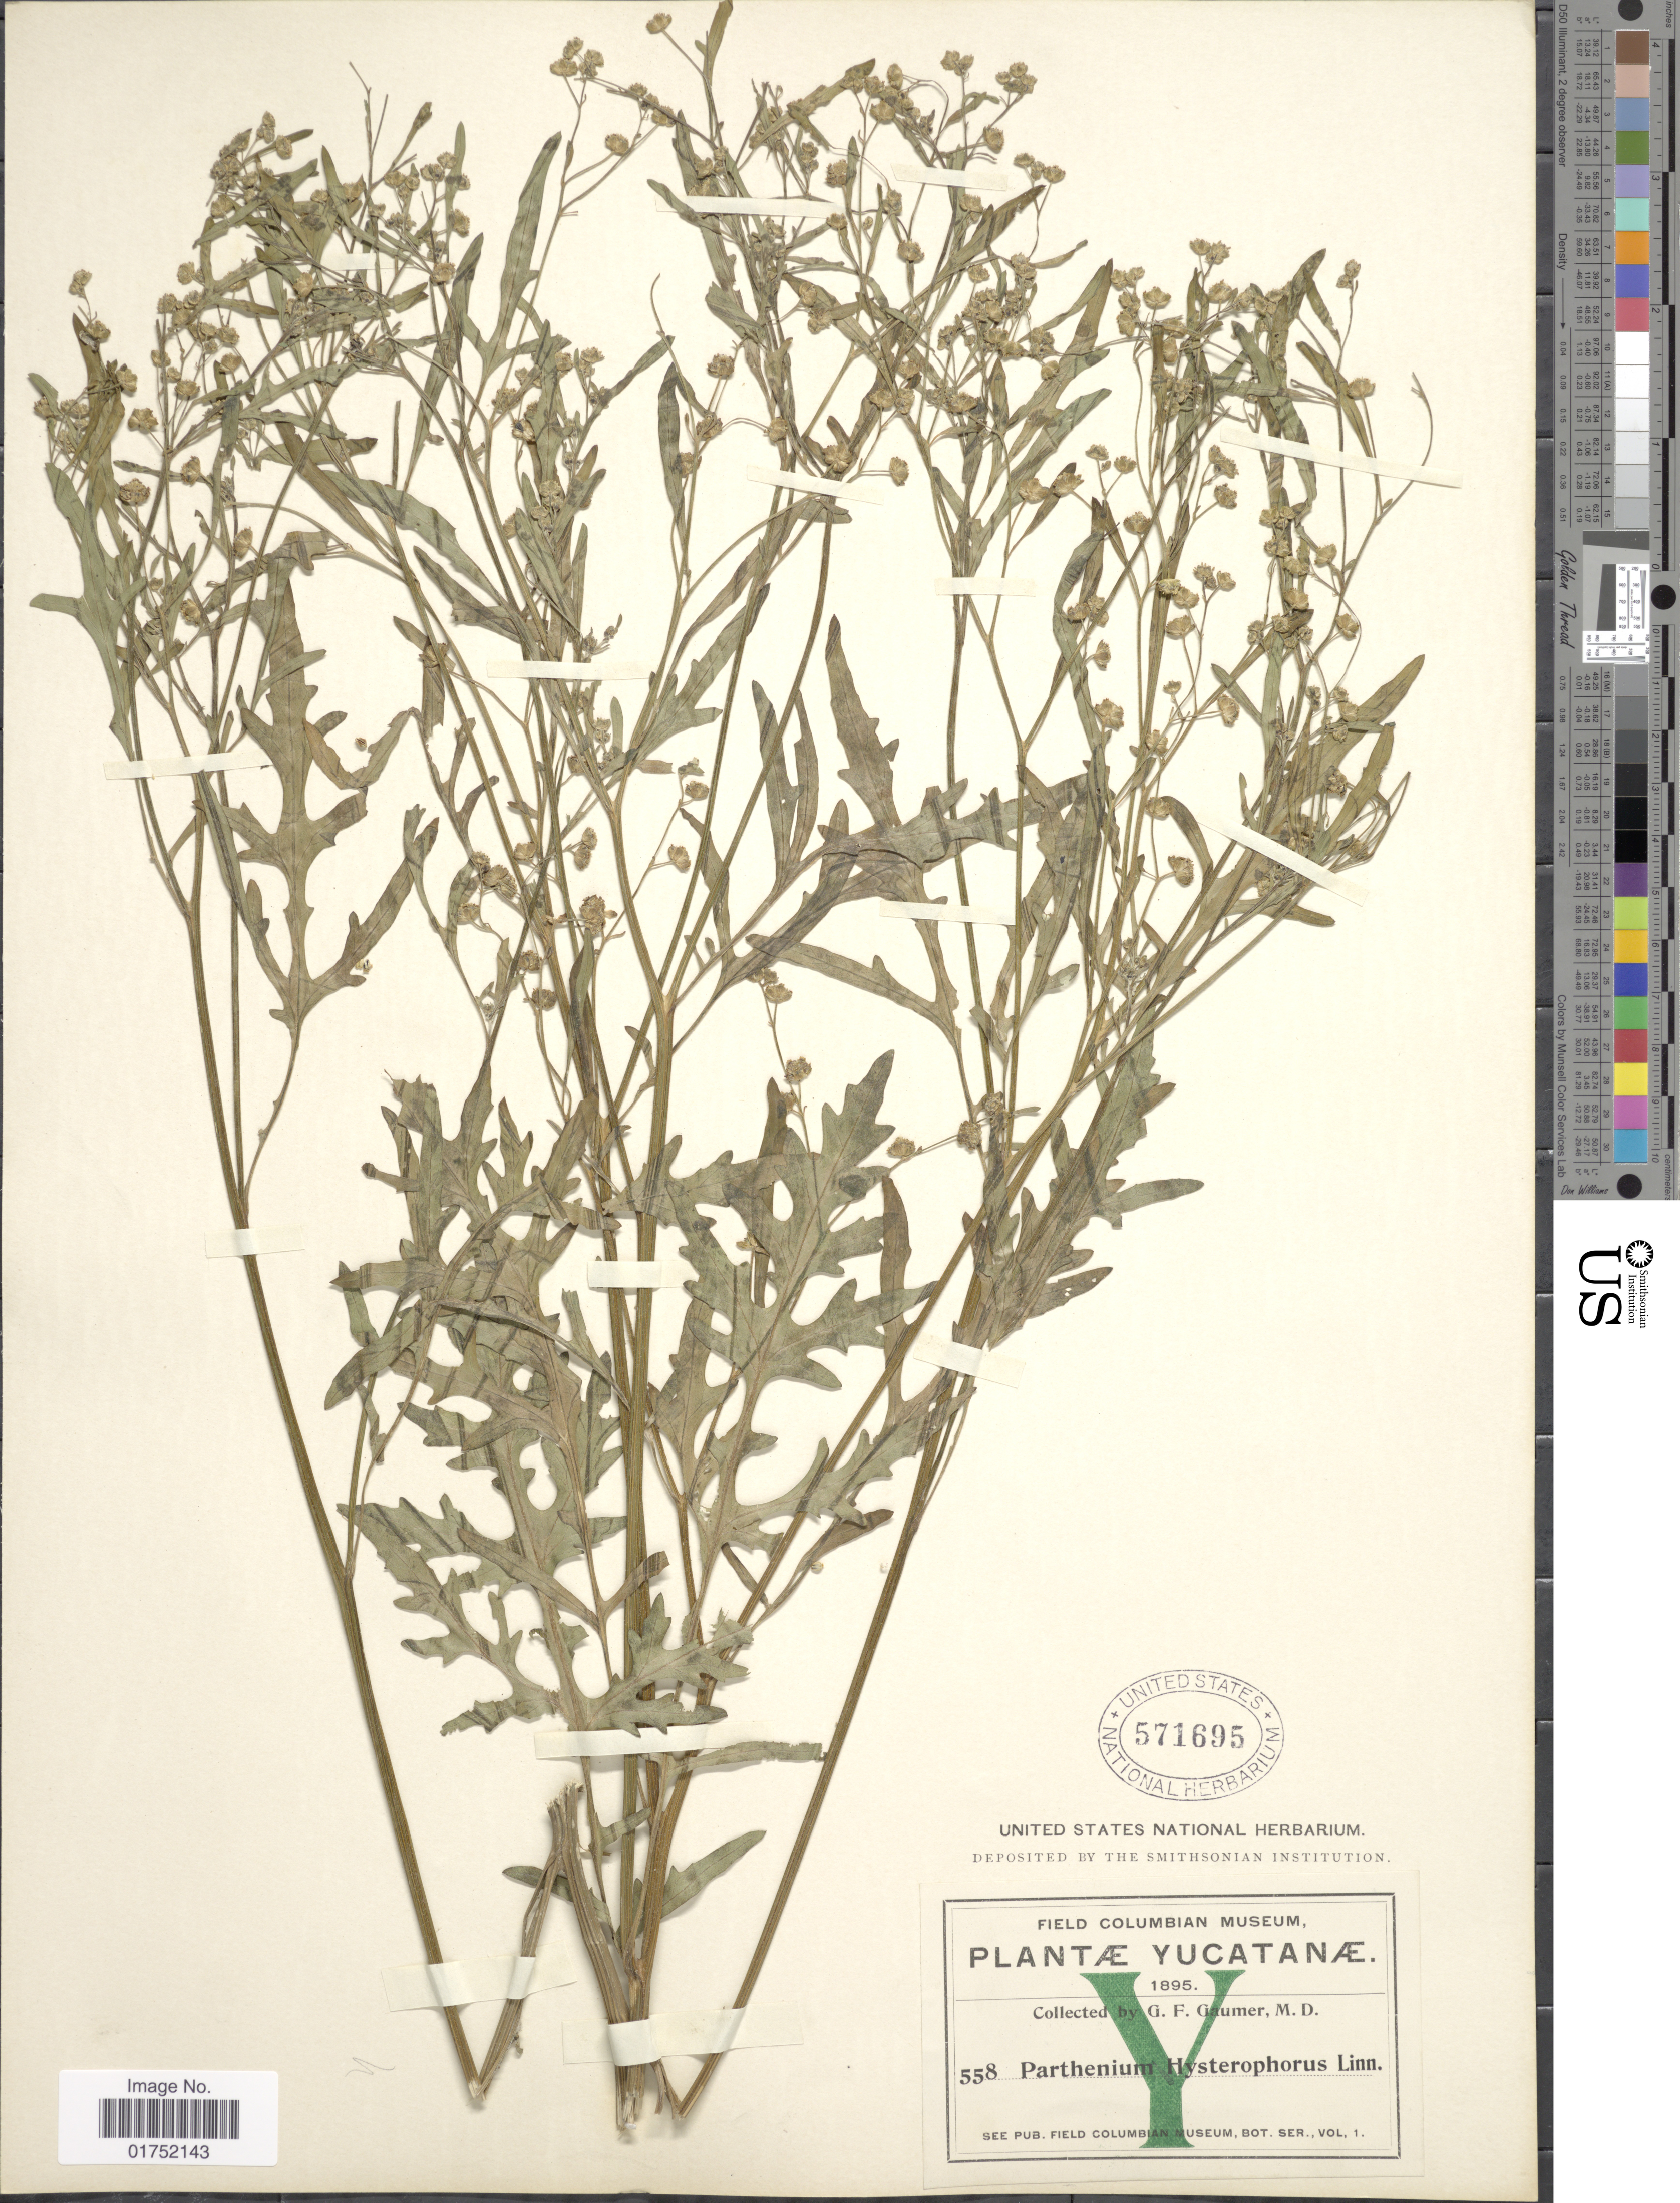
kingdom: Plantae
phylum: Tracheophyta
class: Magnoliopsida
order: Asterales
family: Asteraceae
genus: Parthenium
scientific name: Parthenium hysterophorus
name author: L.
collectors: G. F. Gaumer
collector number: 558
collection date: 1895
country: Mexico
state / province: Yucatán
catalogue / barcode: US 571695